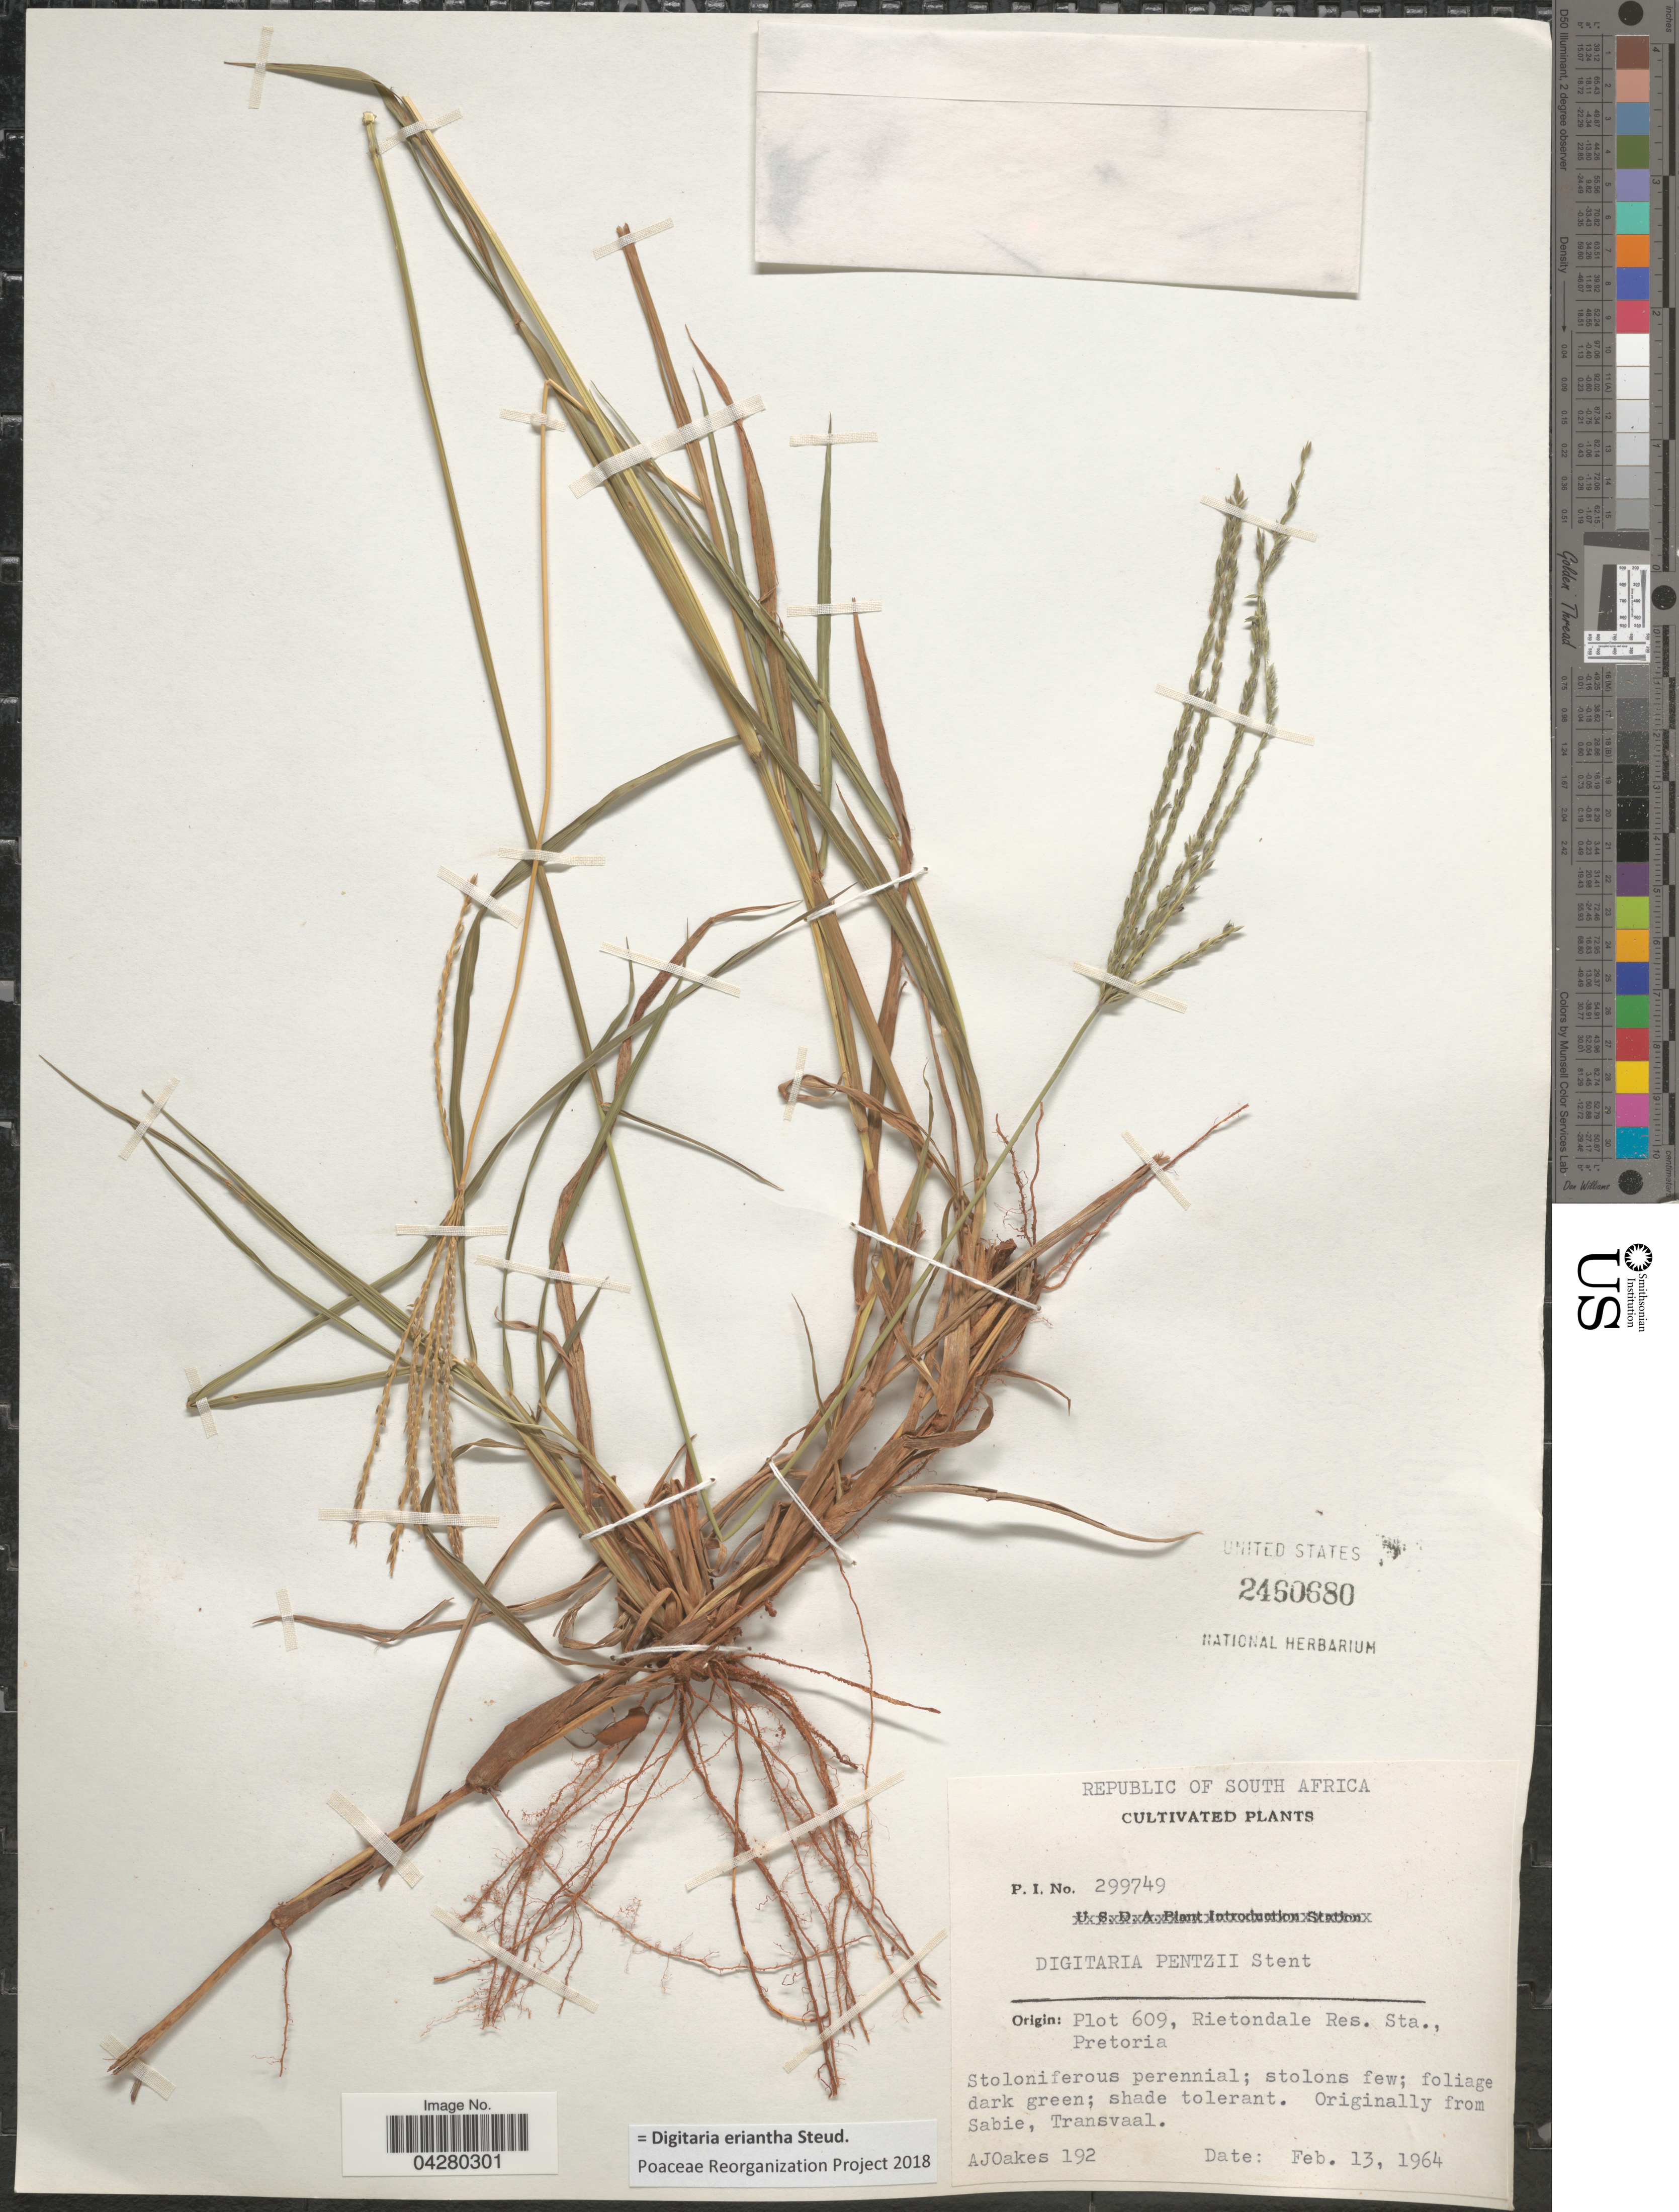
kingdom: Plantae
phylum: Tracheophyta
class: Liliopsida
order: Poales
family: Poaceae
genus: Digitaria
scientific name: Digitaria eriantha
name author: Steud.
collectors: A. Oakes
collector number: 192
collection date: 1964-02-13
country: South Africa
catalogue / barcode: US 2460680